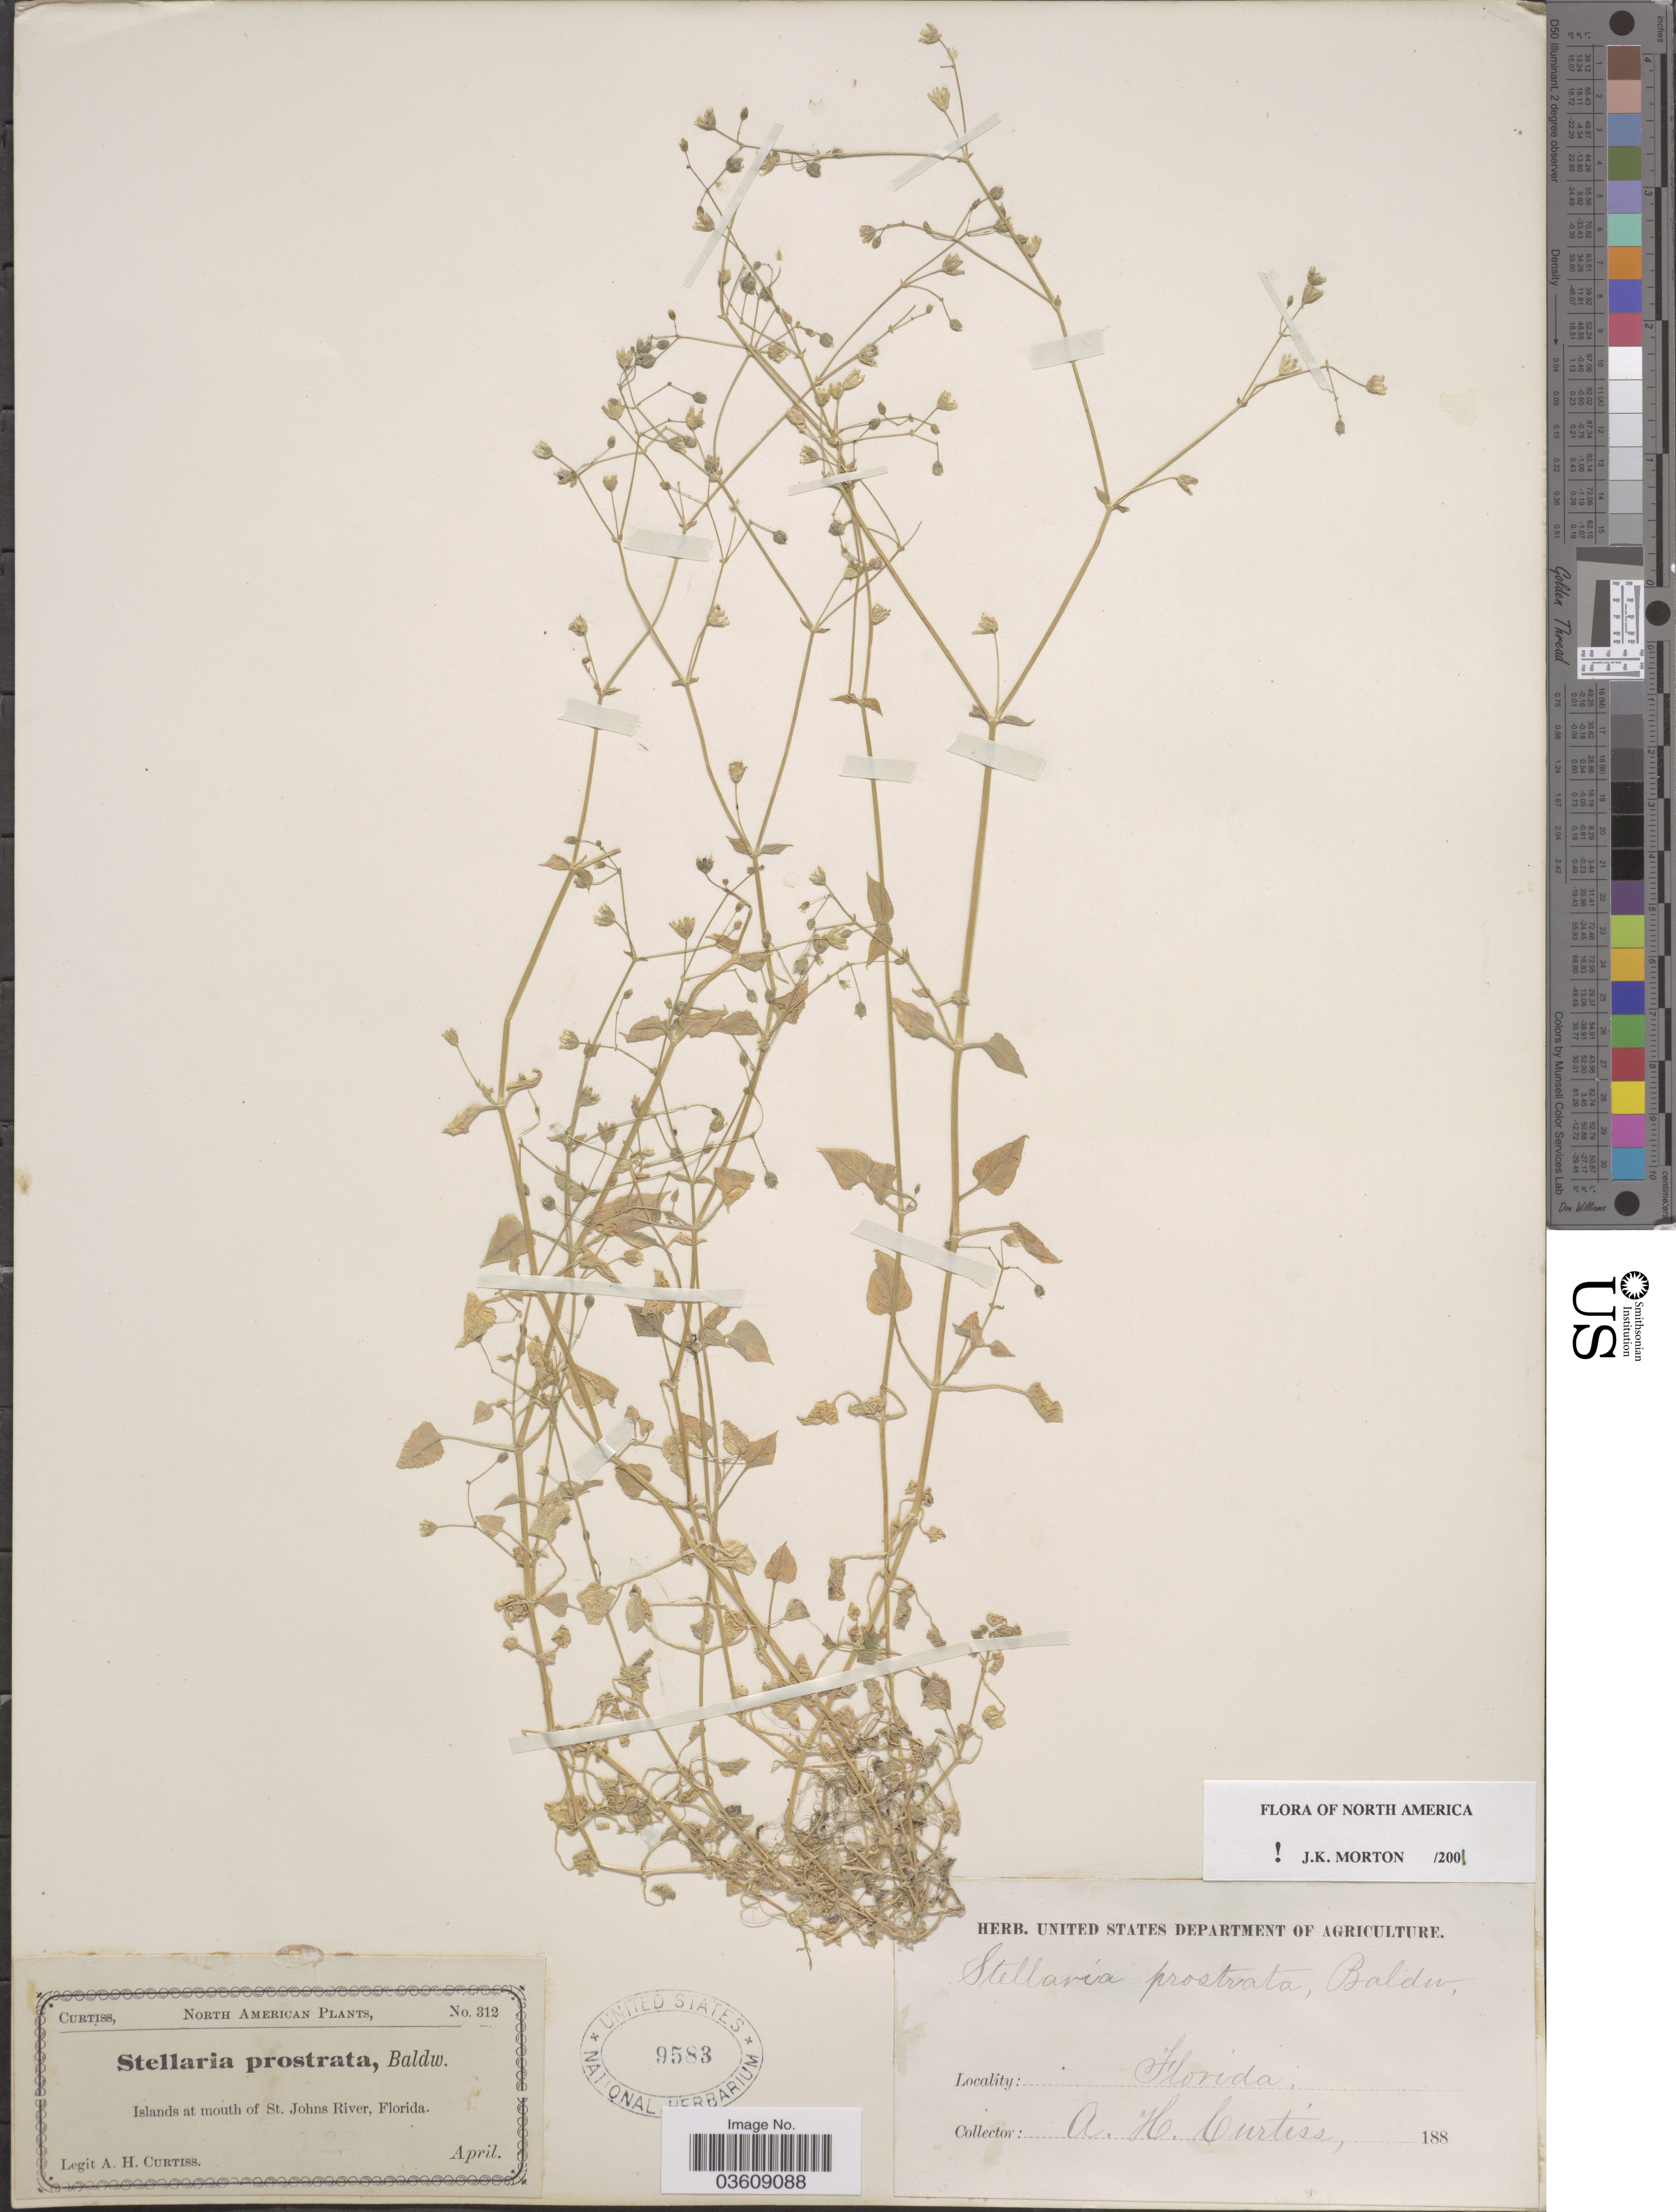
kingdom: Plantae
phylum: Tracheophyta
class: Magnoliopsida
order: Caryophyllales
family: Caryophyllaceae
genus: Stellaria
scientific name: Stellaria prostrata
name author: Baldwin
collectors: A. H. Curtiss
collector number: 312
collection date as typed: April 188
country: United States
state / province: Florida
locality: Islands at mouth of St. John's River.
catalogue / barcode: US 9583